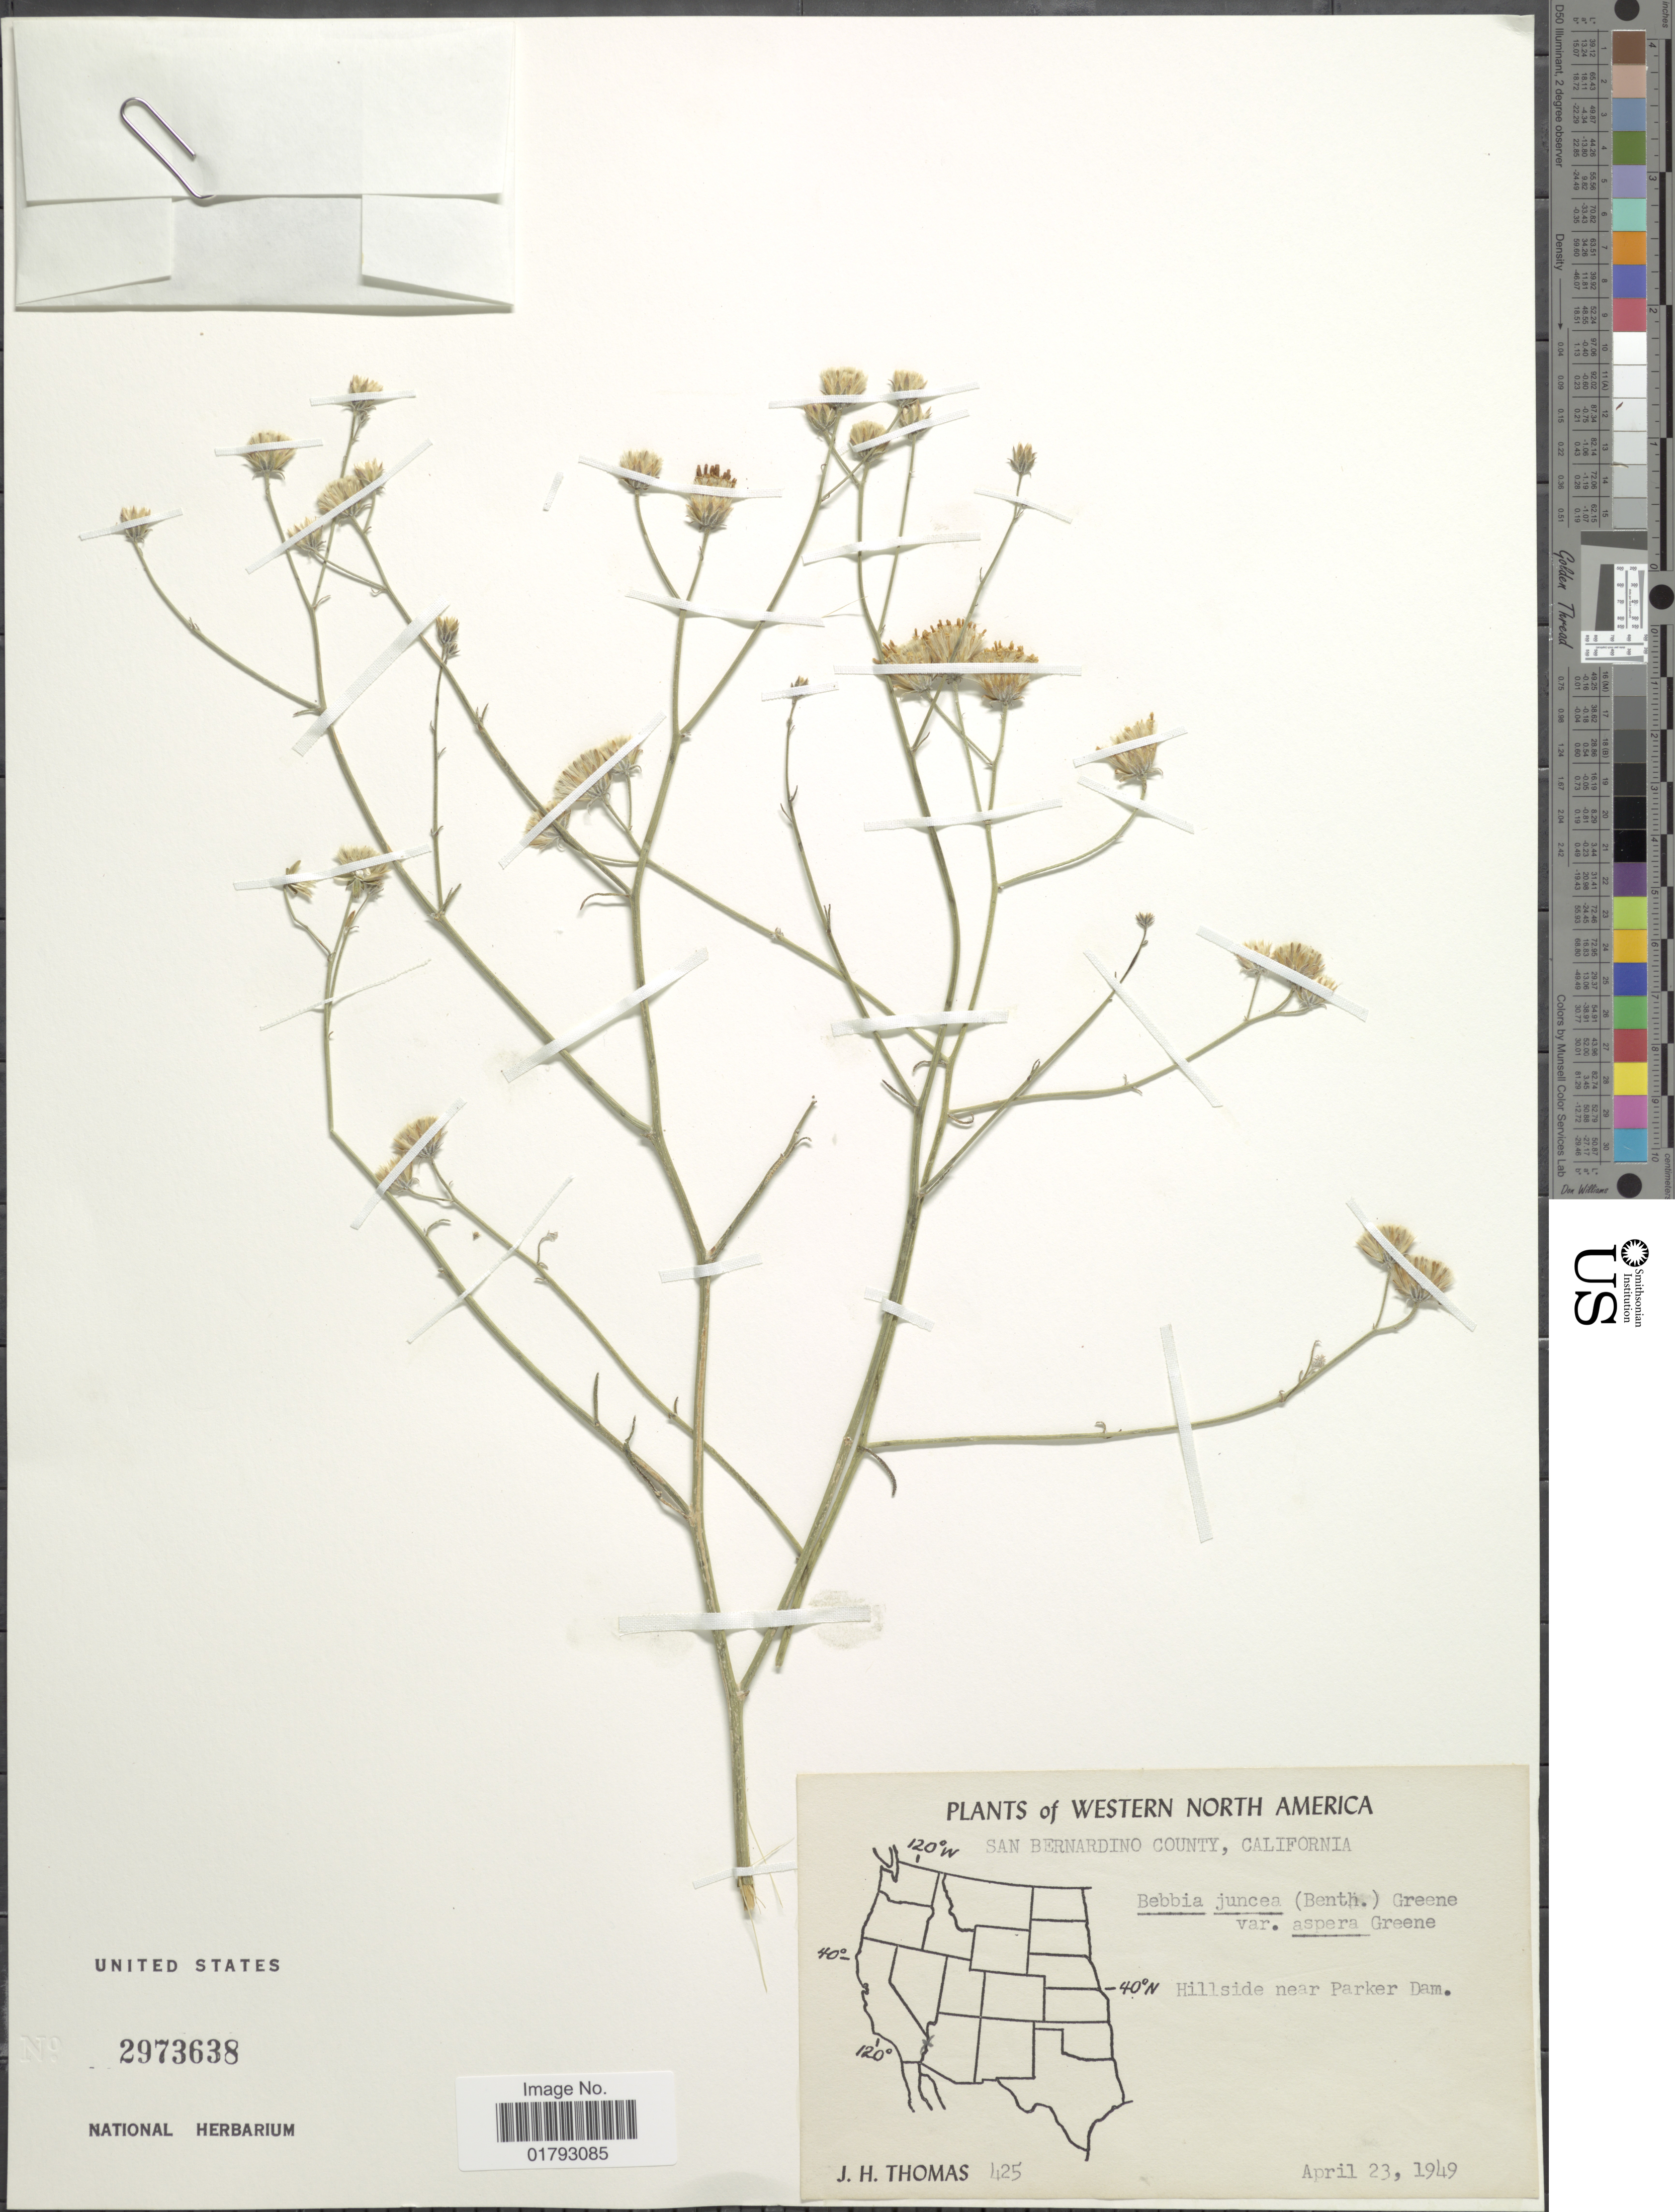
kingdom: Plantae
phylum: Tracheophyta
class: Magnoliopsida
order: Asterales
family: Asteraceae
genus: Bebbia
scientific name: Bebbia juncea var. aspera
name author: Greene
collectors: J. H. Thomas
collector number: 425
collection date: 1949-04-23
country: United States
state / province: California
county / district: San Bernardino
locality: San Bernardino County, California. Hillside near Parker Dam.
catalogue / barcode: US 2973638